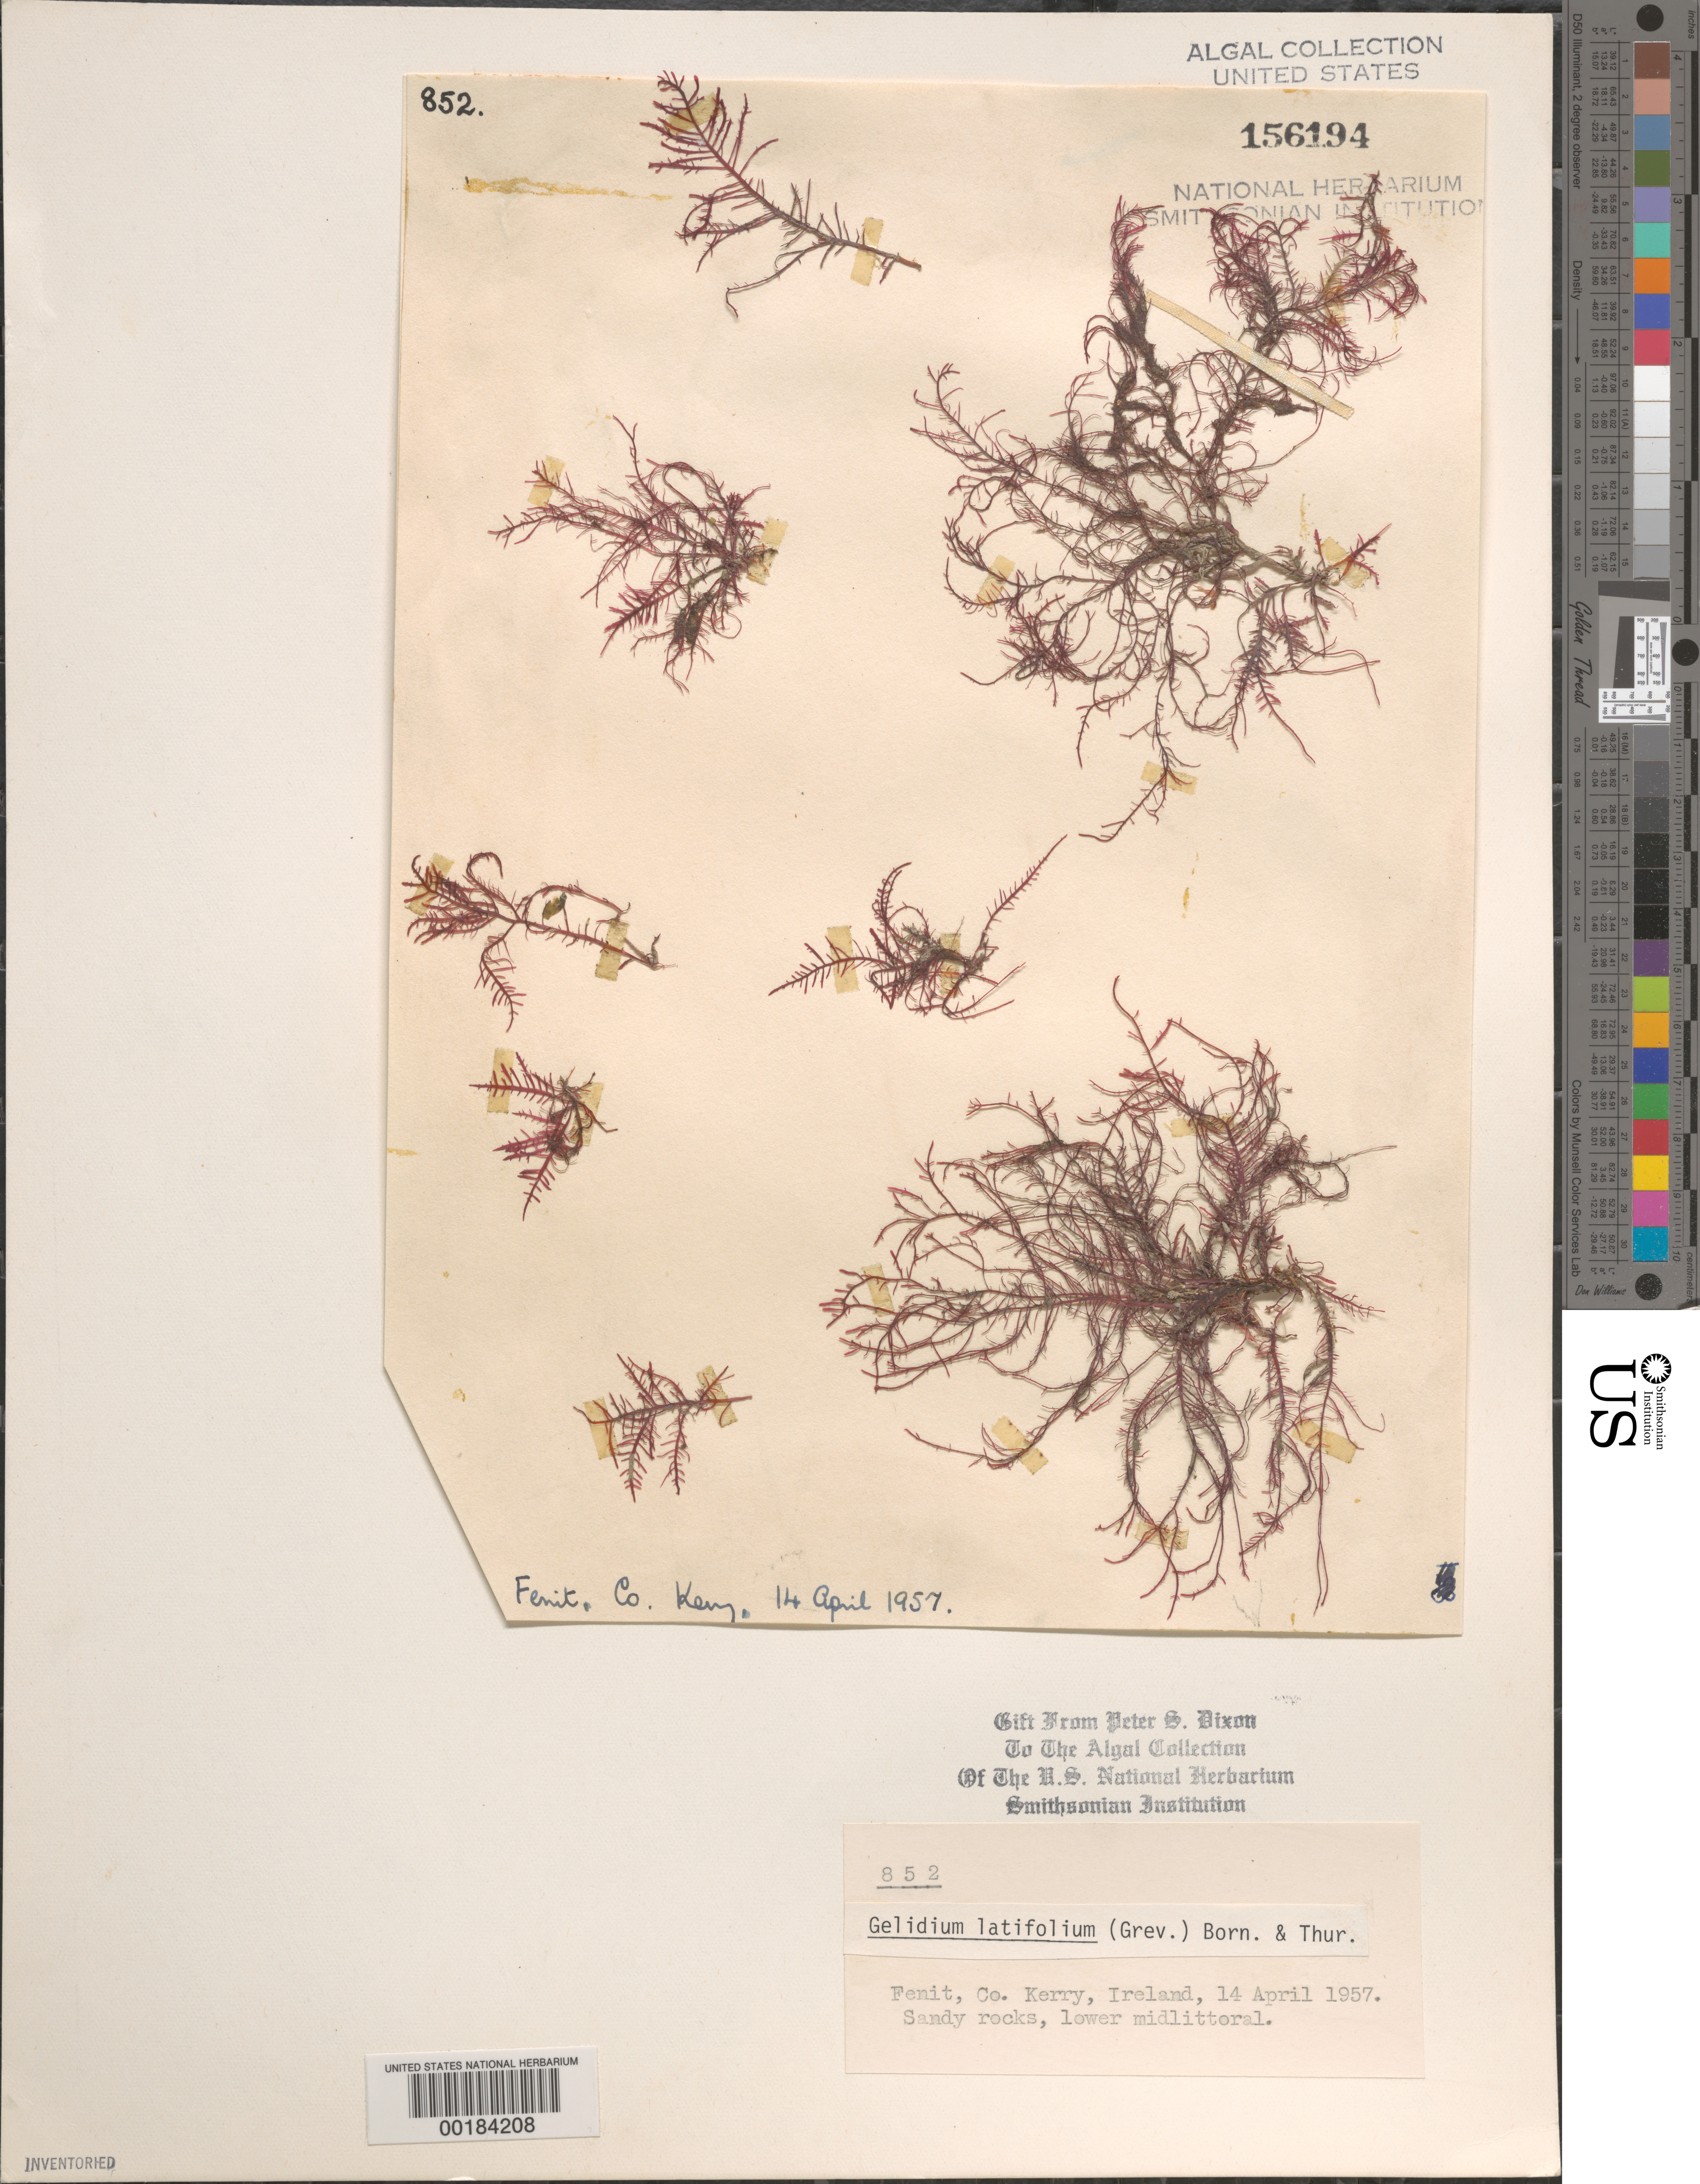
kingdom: Plantae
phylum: Rhodophyta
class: Florideophyceae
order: Gelidiales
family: Gelidiaceae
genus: Gelidium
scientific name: Gelidium spinosum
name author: (S.G. Gmel.) P.C. Silva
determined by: Algae name updating Project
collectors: P. S. Dixon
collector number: PSD 852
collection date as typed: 14 Apr 1957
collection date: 1957-04-14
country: Ireland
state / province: Munster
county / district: Kerry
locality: Fenit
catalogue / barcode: US 156194